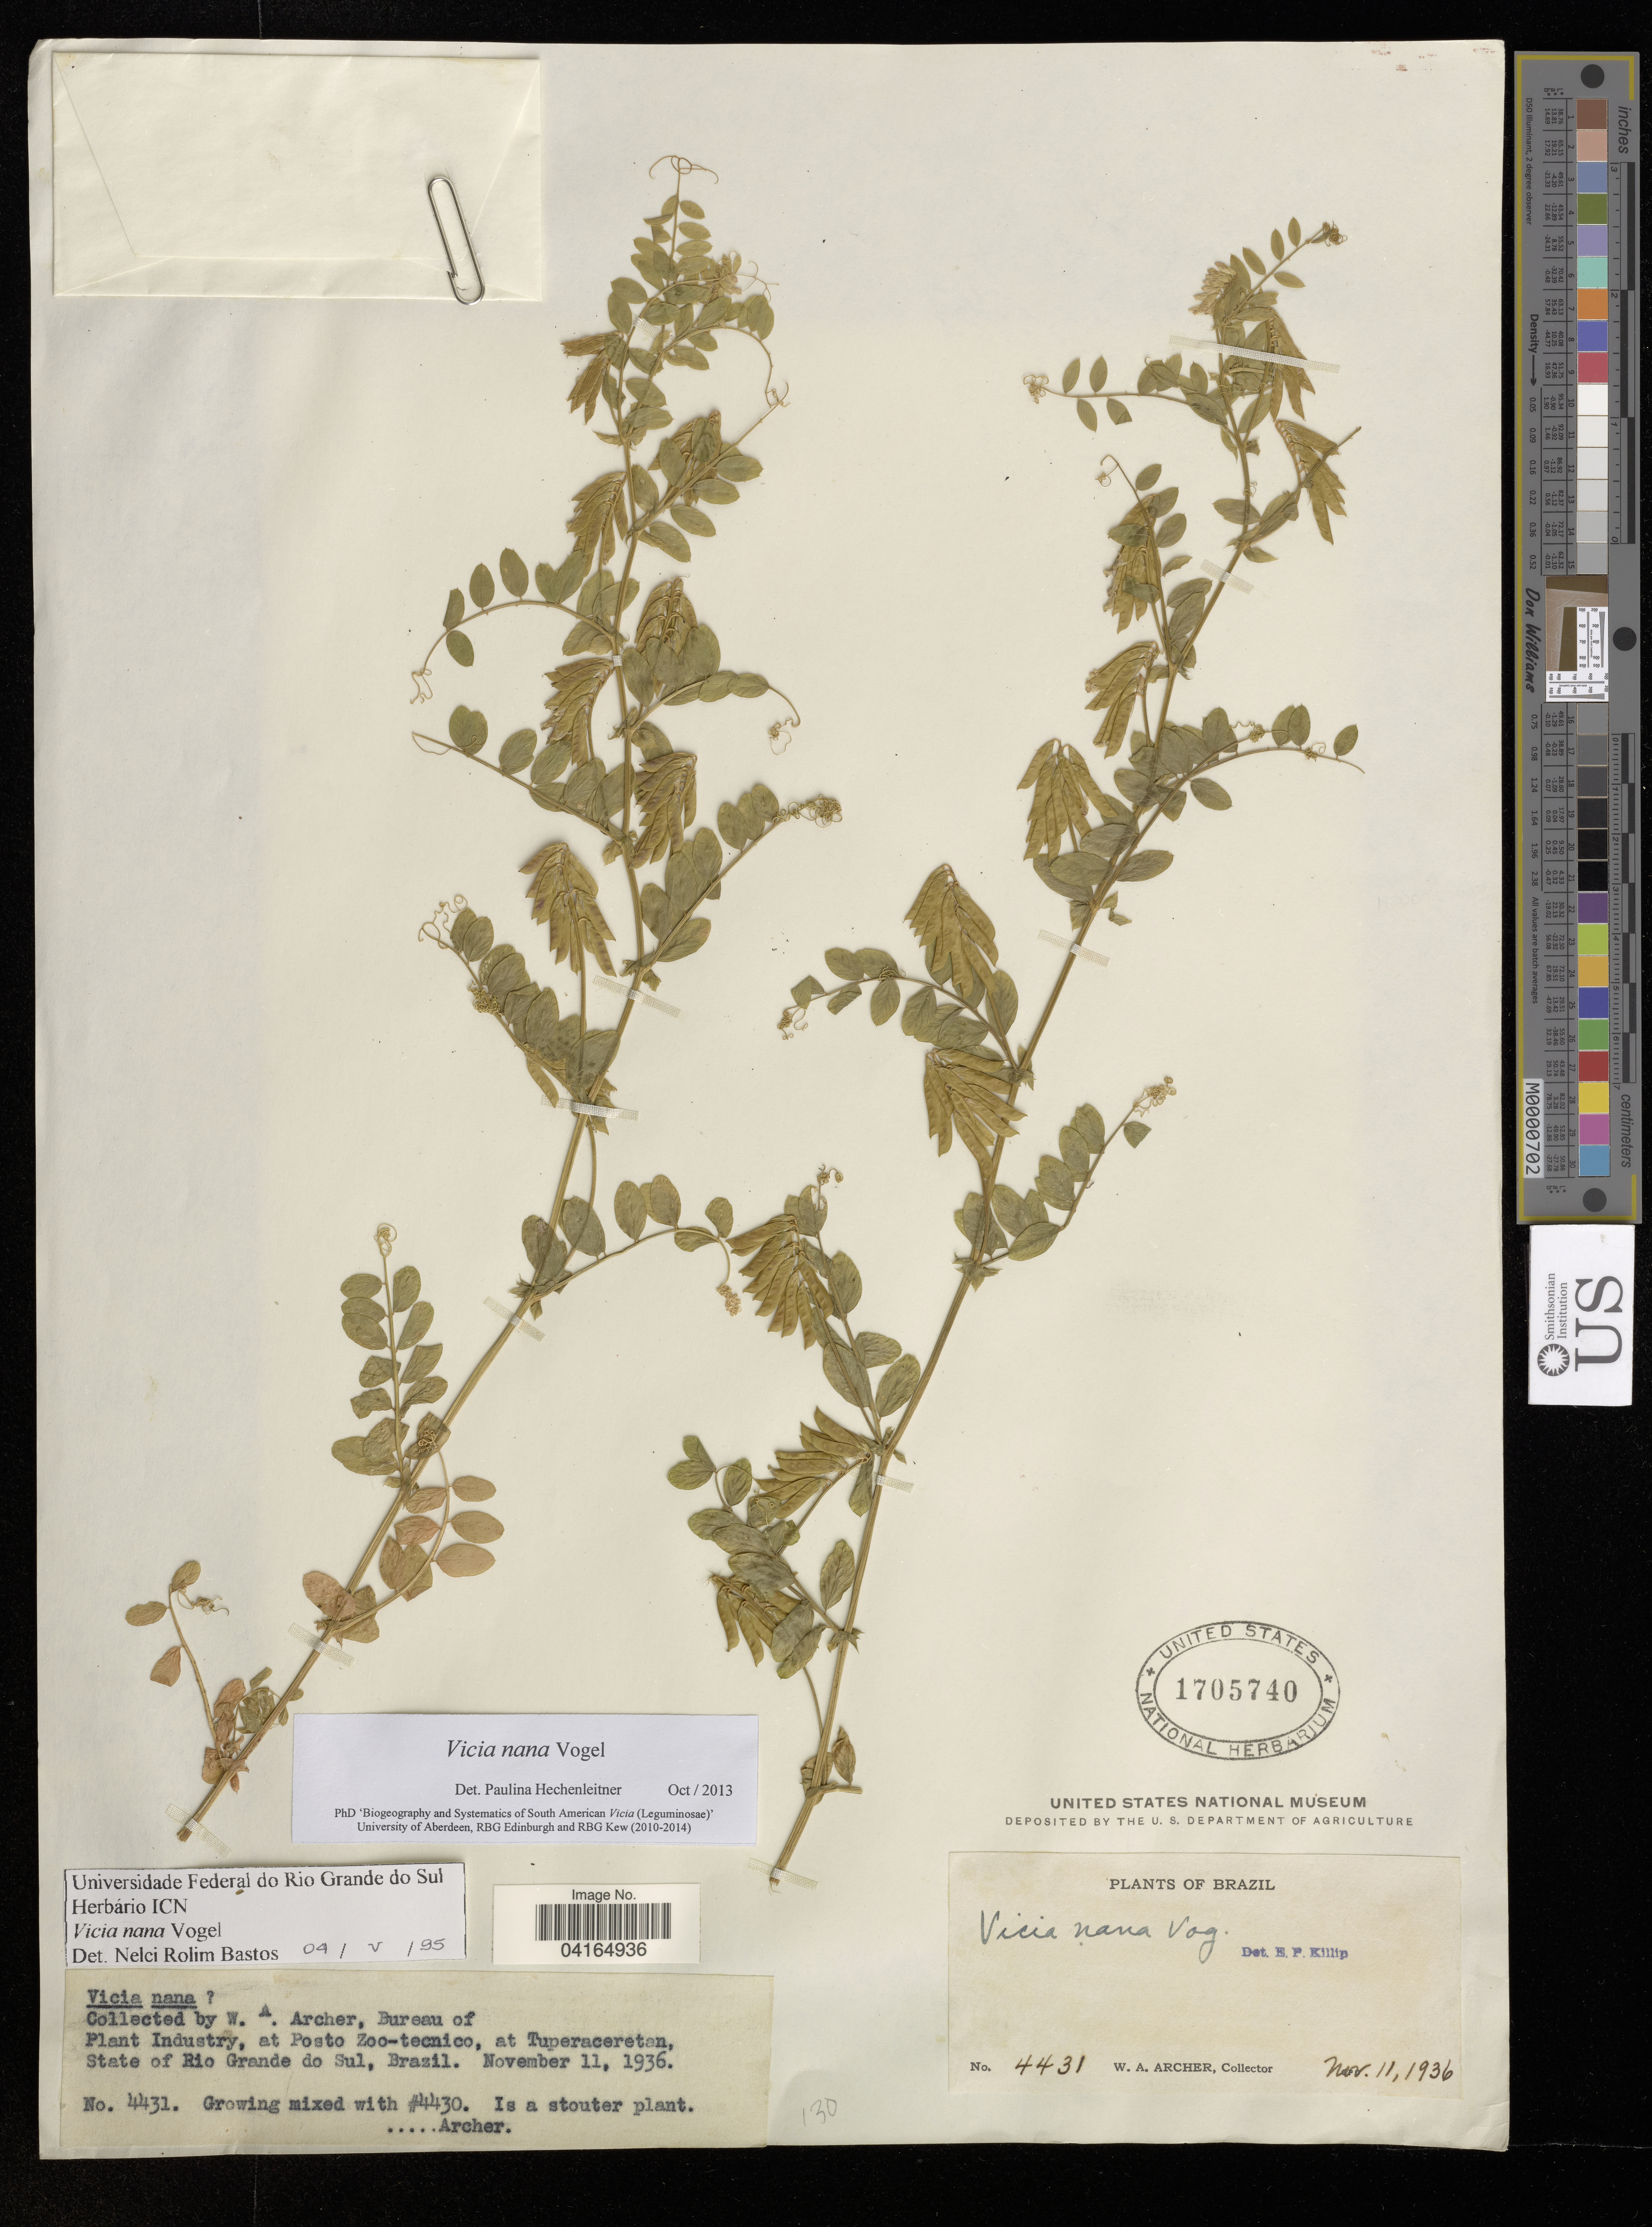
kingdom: Plantae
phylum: Tracheophyta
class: Magnoliopsida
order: Fabales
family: Fabaceae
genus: Vicia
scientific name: Vicia nana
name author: Vogel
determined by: Hechenleitner, Paulina, RBG Edinburgh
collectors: W. Archer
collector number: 4431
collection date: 1936-11-11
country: Brazil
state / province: Rio Grande do Sul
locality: Bureau of Plant Industry, at Posto Zoo-tecnico, at Tuperaceretan.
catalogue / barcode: US 1705740